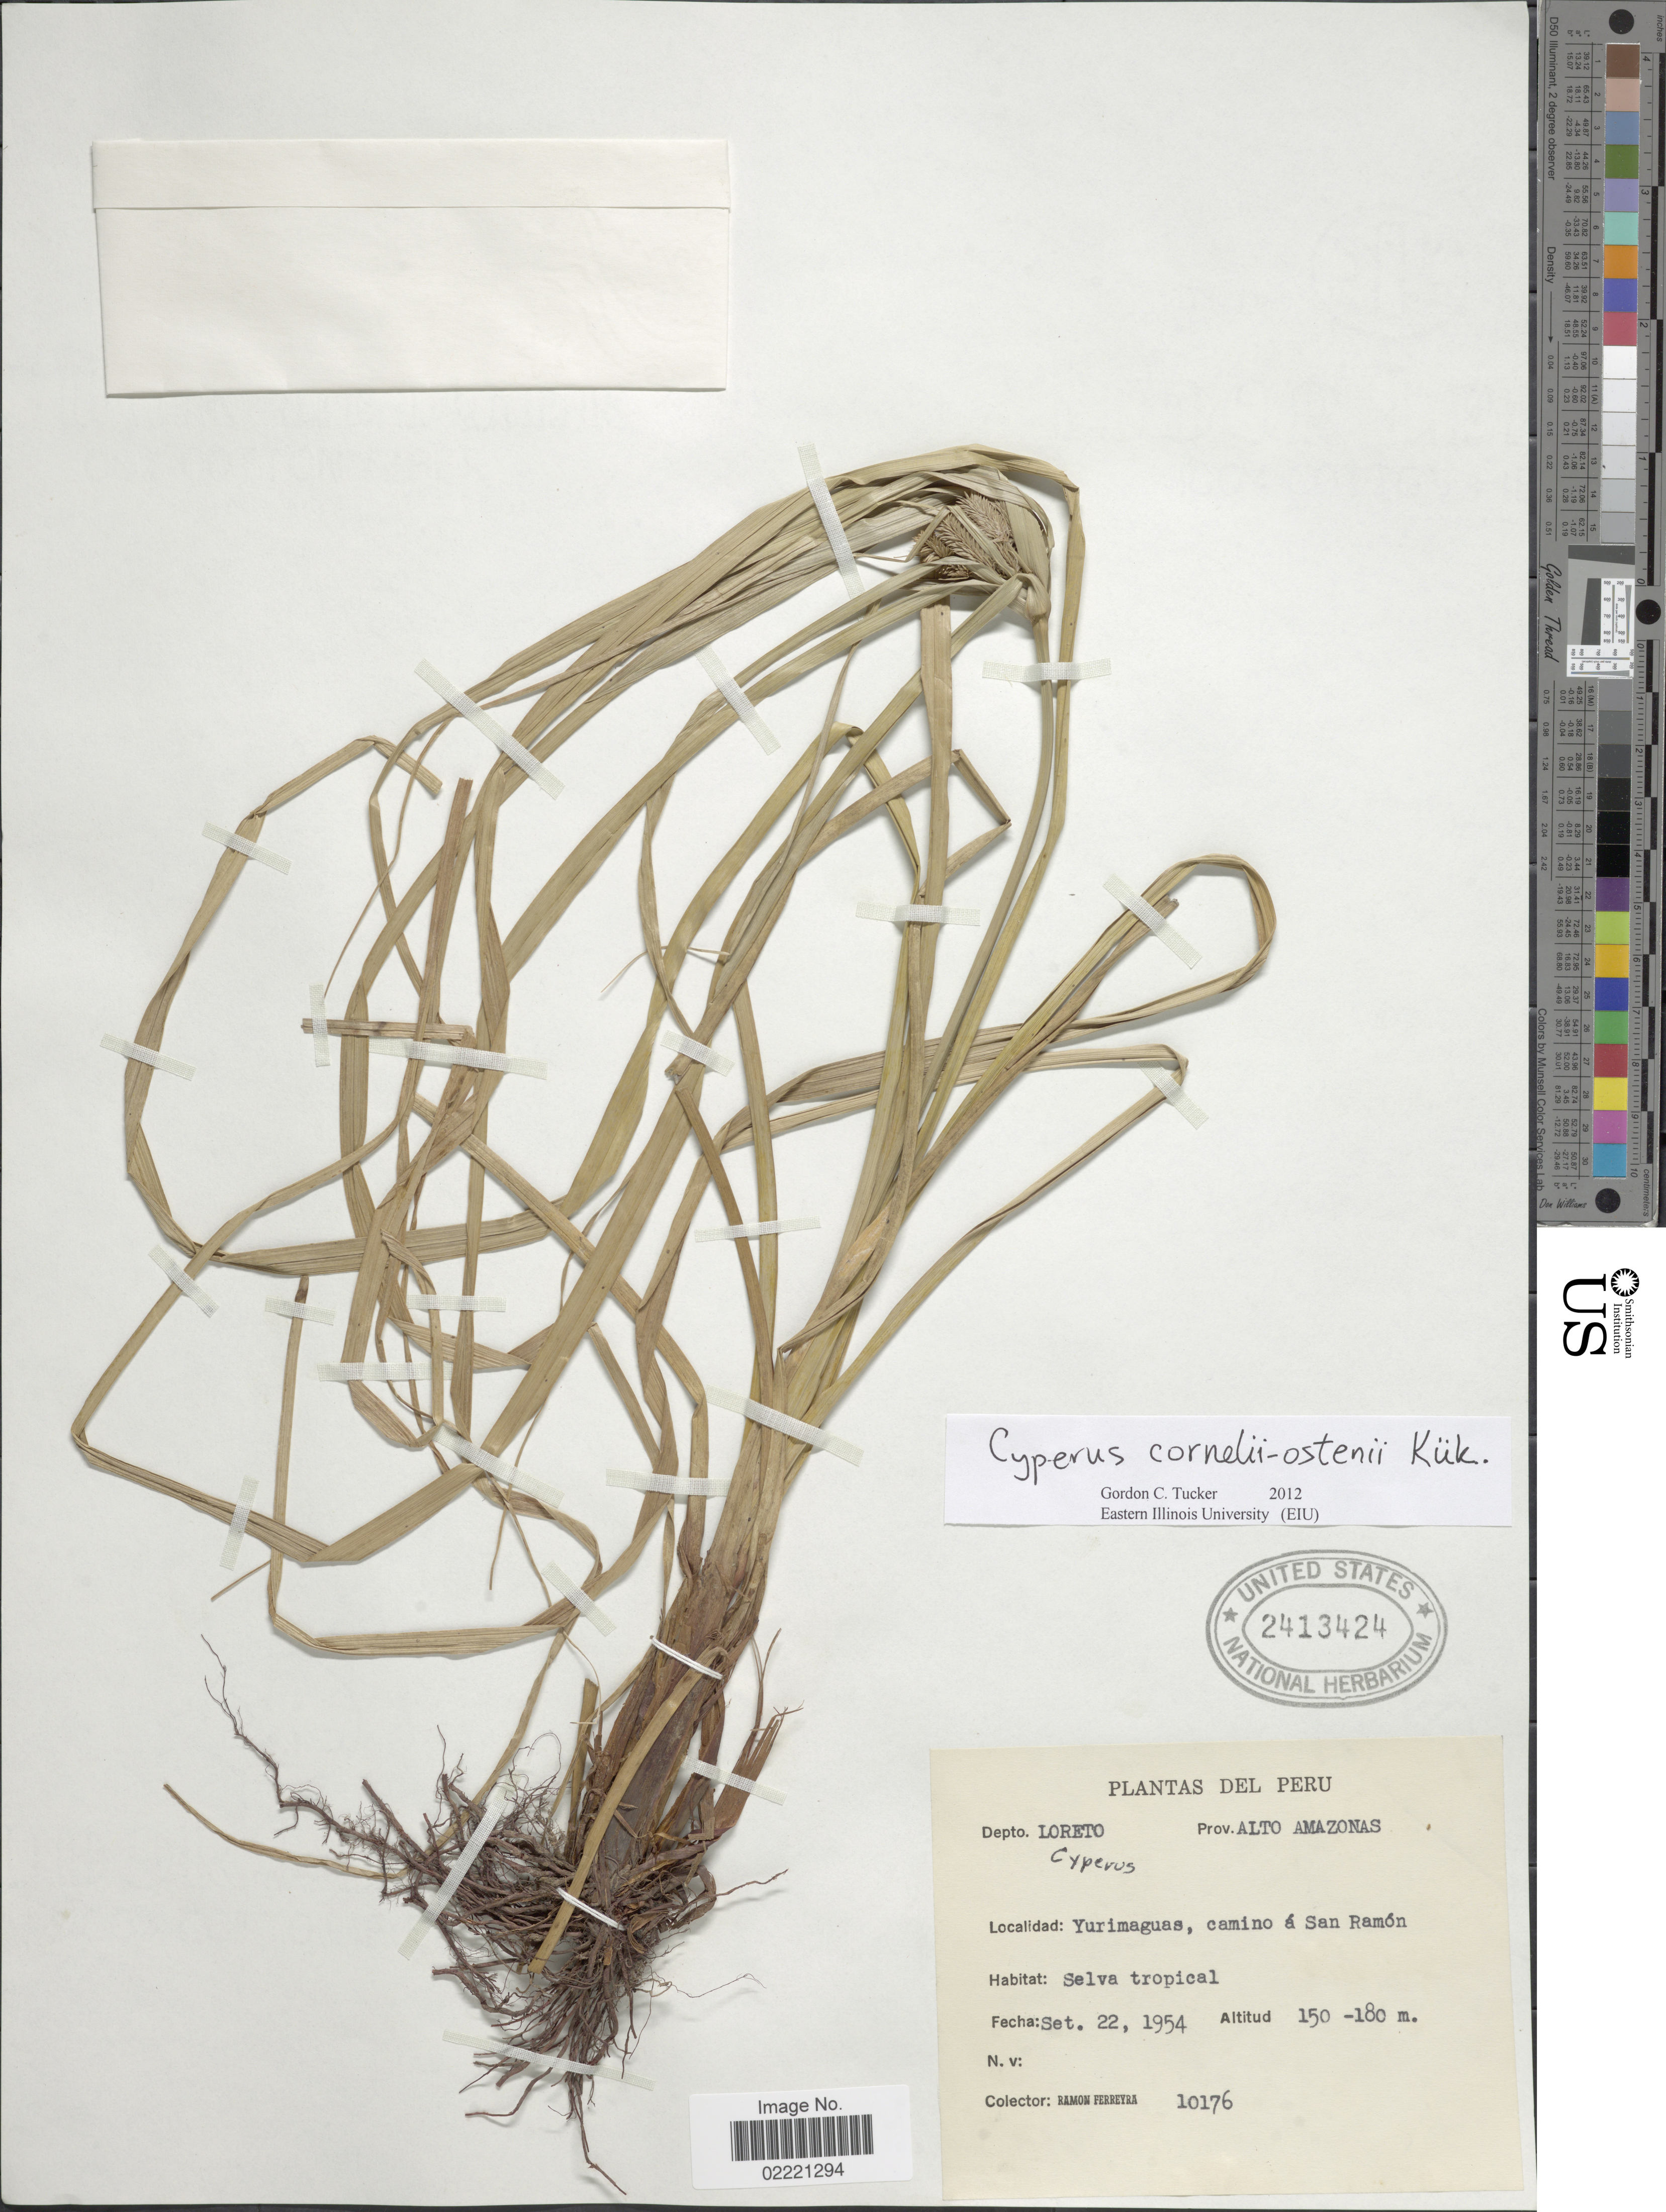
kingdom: Plantae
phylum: Tracheophyta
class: Liliopsida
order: Poales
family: Cyperaceae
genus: Cyperus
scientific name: Cyperus cornelii-ostenii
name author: Kük.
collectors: R. A. Ferreyra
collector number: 10176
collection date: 1954-09-22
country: Peru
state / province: Loreto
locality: Alto Amazons, Yurimaguas, camino a San Ramon, selva tropical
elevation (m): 150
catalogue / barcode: US 2413424